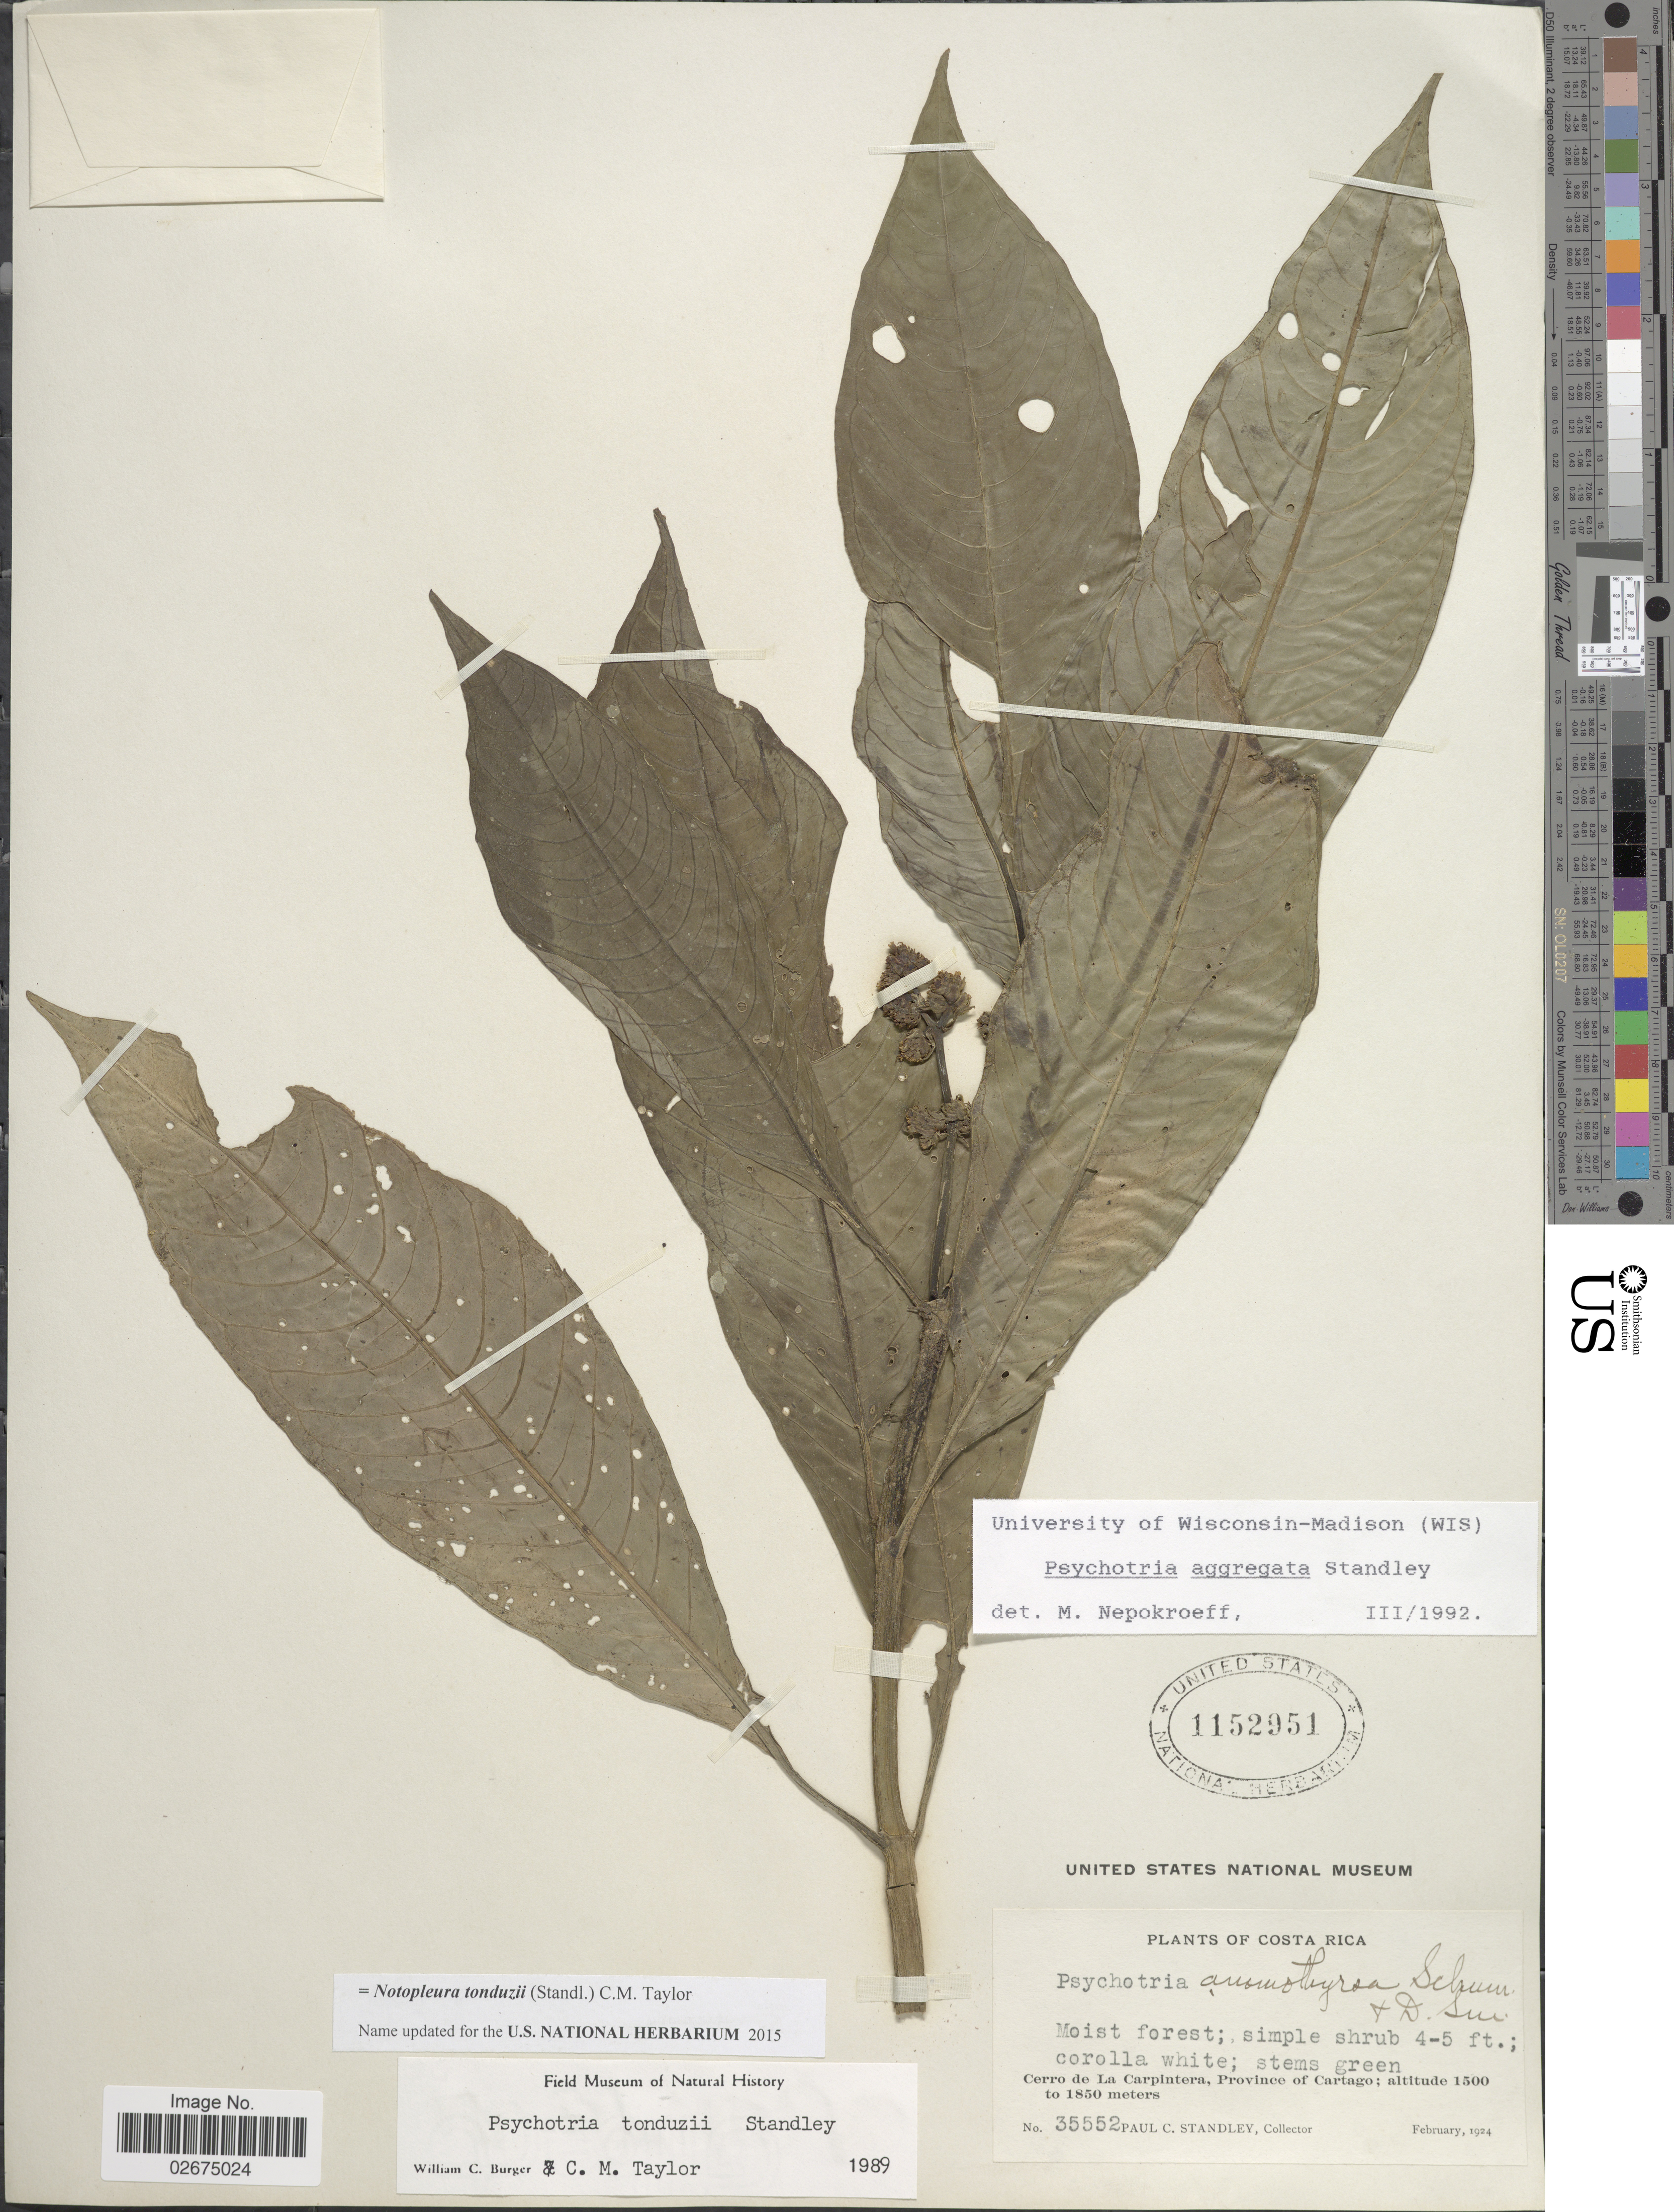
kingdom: Plantae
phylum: Tracheophyta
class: Magnoliopsida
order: Gentianales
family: Rubiaceae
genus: Notopleura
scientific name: Notopleura tonduzii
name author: (Standl.) C.M. Taylor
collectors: P. C. Standley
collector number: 35552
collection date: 1924-02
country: Costa Rica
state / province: Cartago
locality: Cerro de La Carpintera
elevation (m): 1500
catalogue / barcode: US 1152951